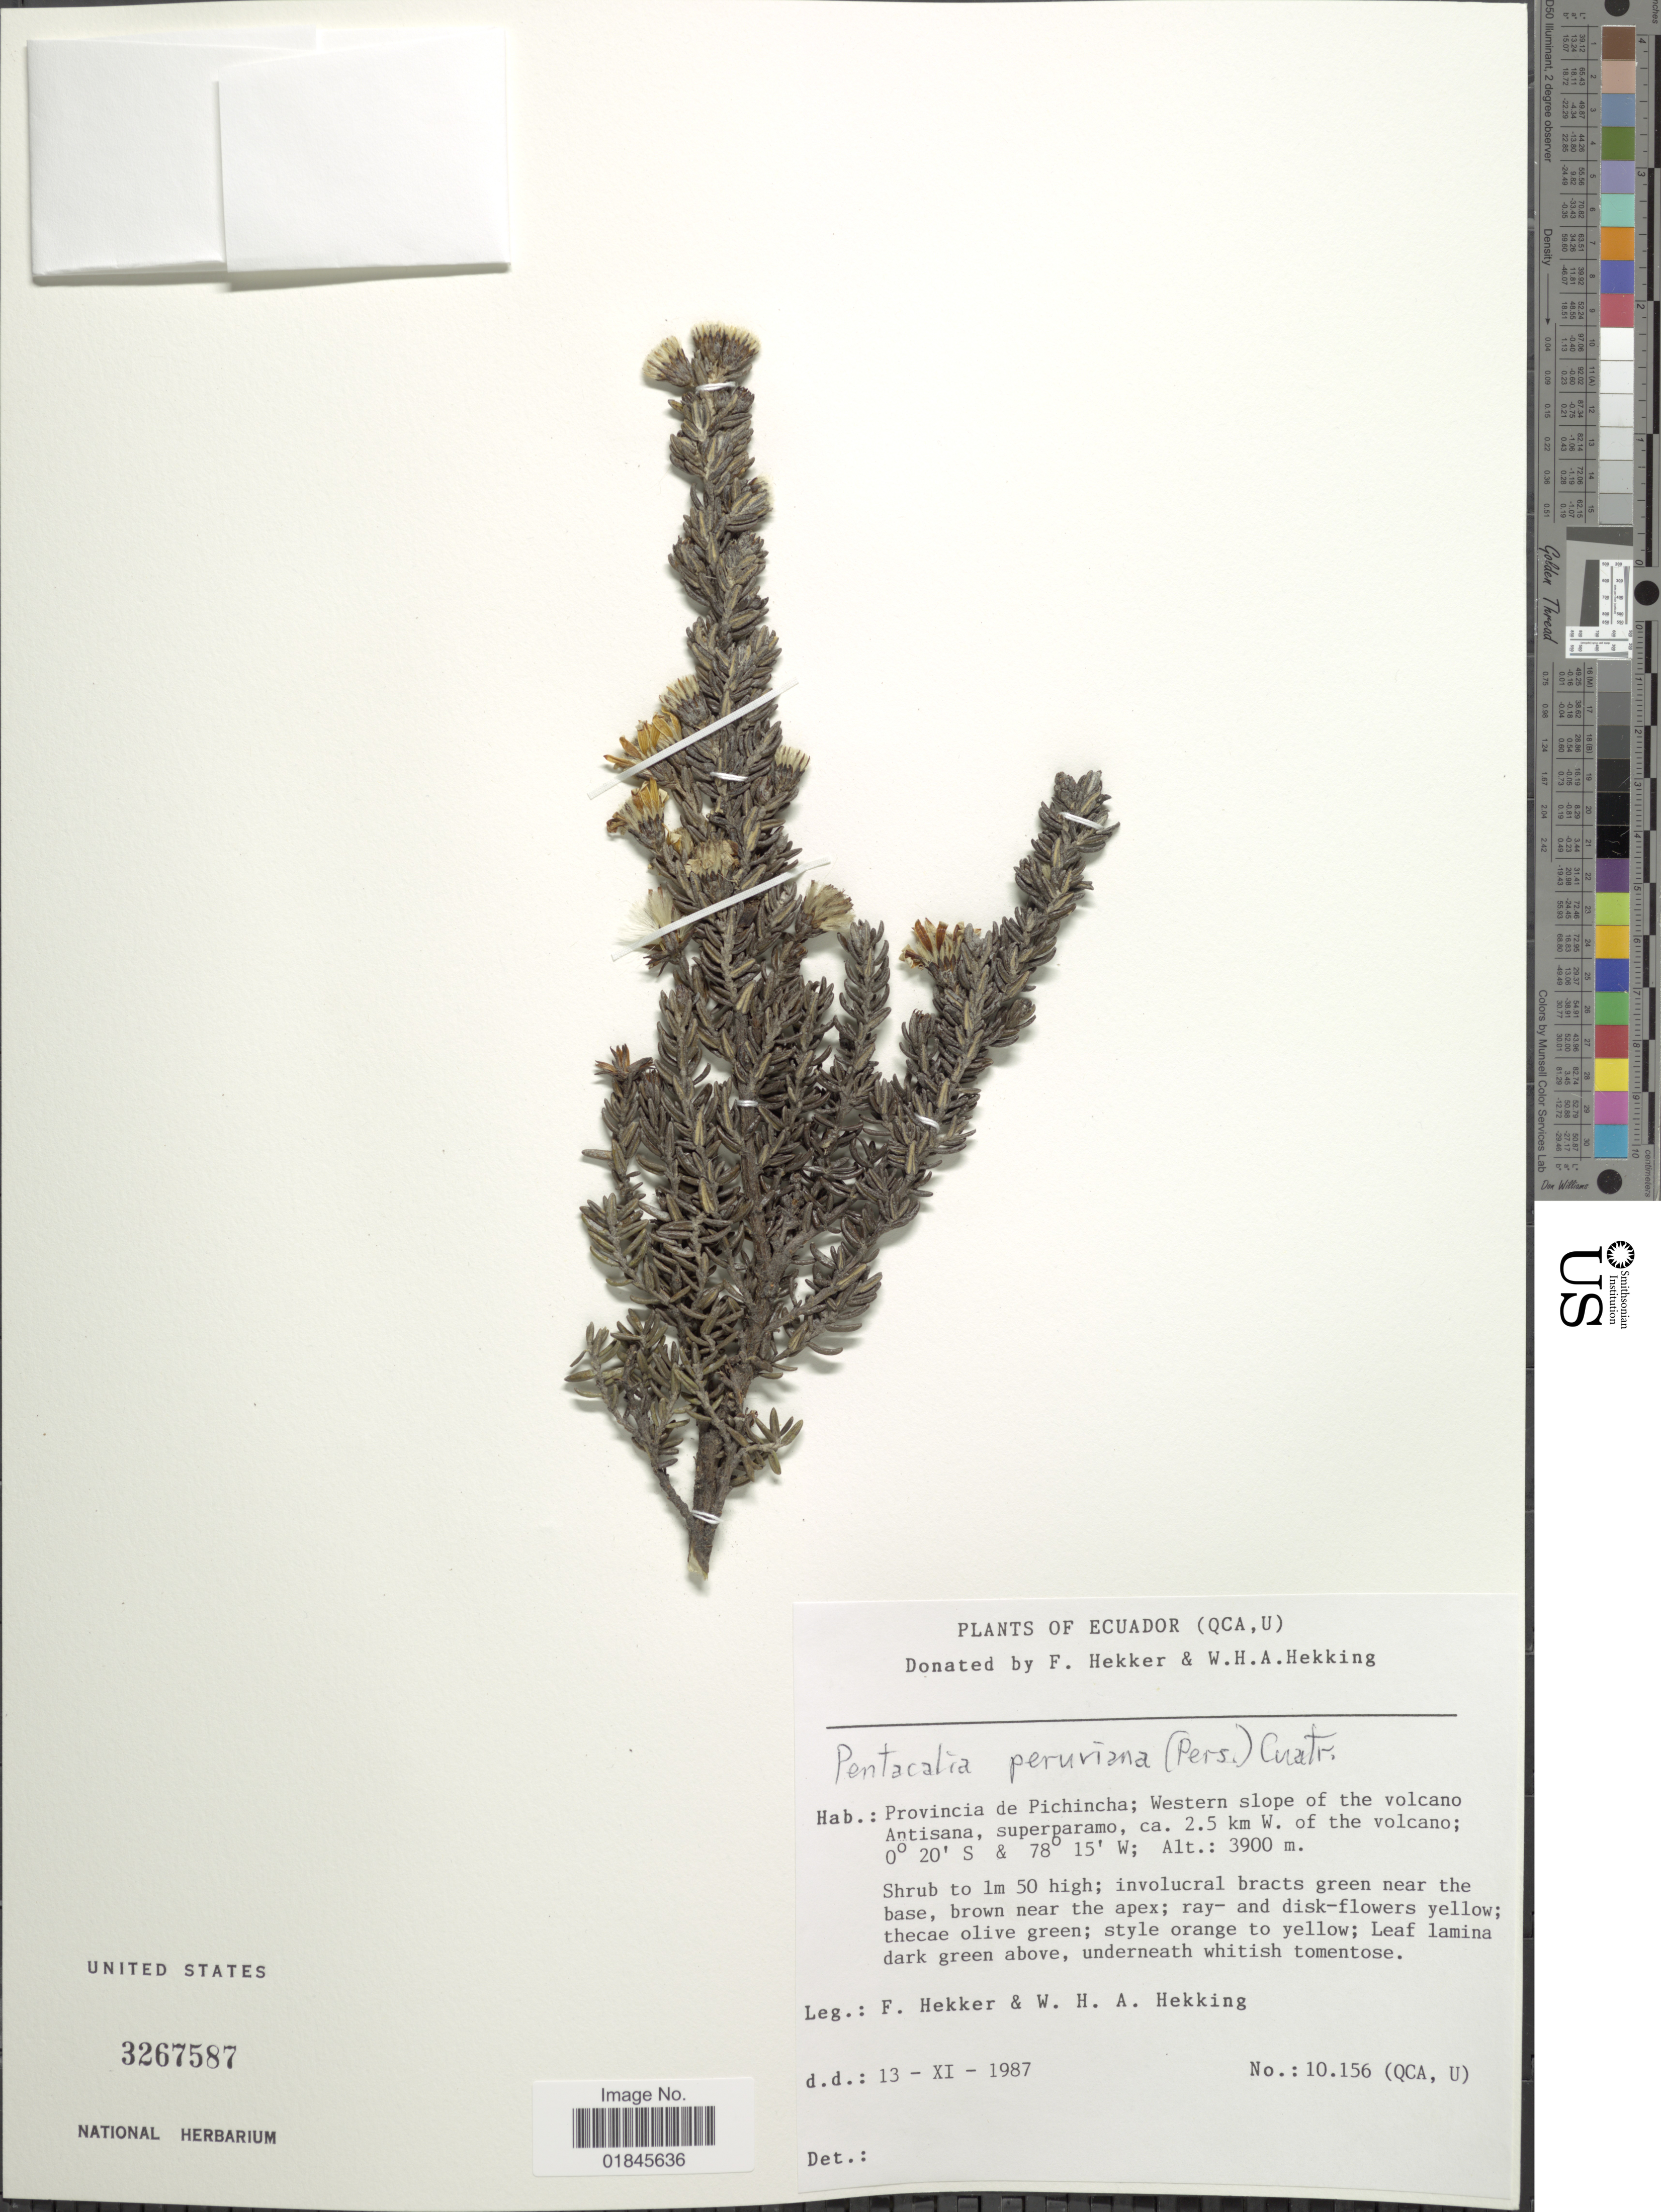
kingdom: Plantae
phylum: Tracheophyta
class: Magnoliopsida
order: Asterales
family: Asteraceae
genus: Pentacalia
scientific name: Pentacalia peruviana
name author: (Pers.) Cuatrec.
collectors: F. Hekker & W. H. A. Hekking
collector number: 10156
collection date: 1987-11-13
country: Ecuador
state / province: Pichincha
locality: Provincia de Pichincha; Western slope of the volcano Antisana, superparamo, ca. 2.5 km W. of the volcano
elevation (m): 3900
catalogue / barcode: US 3267587